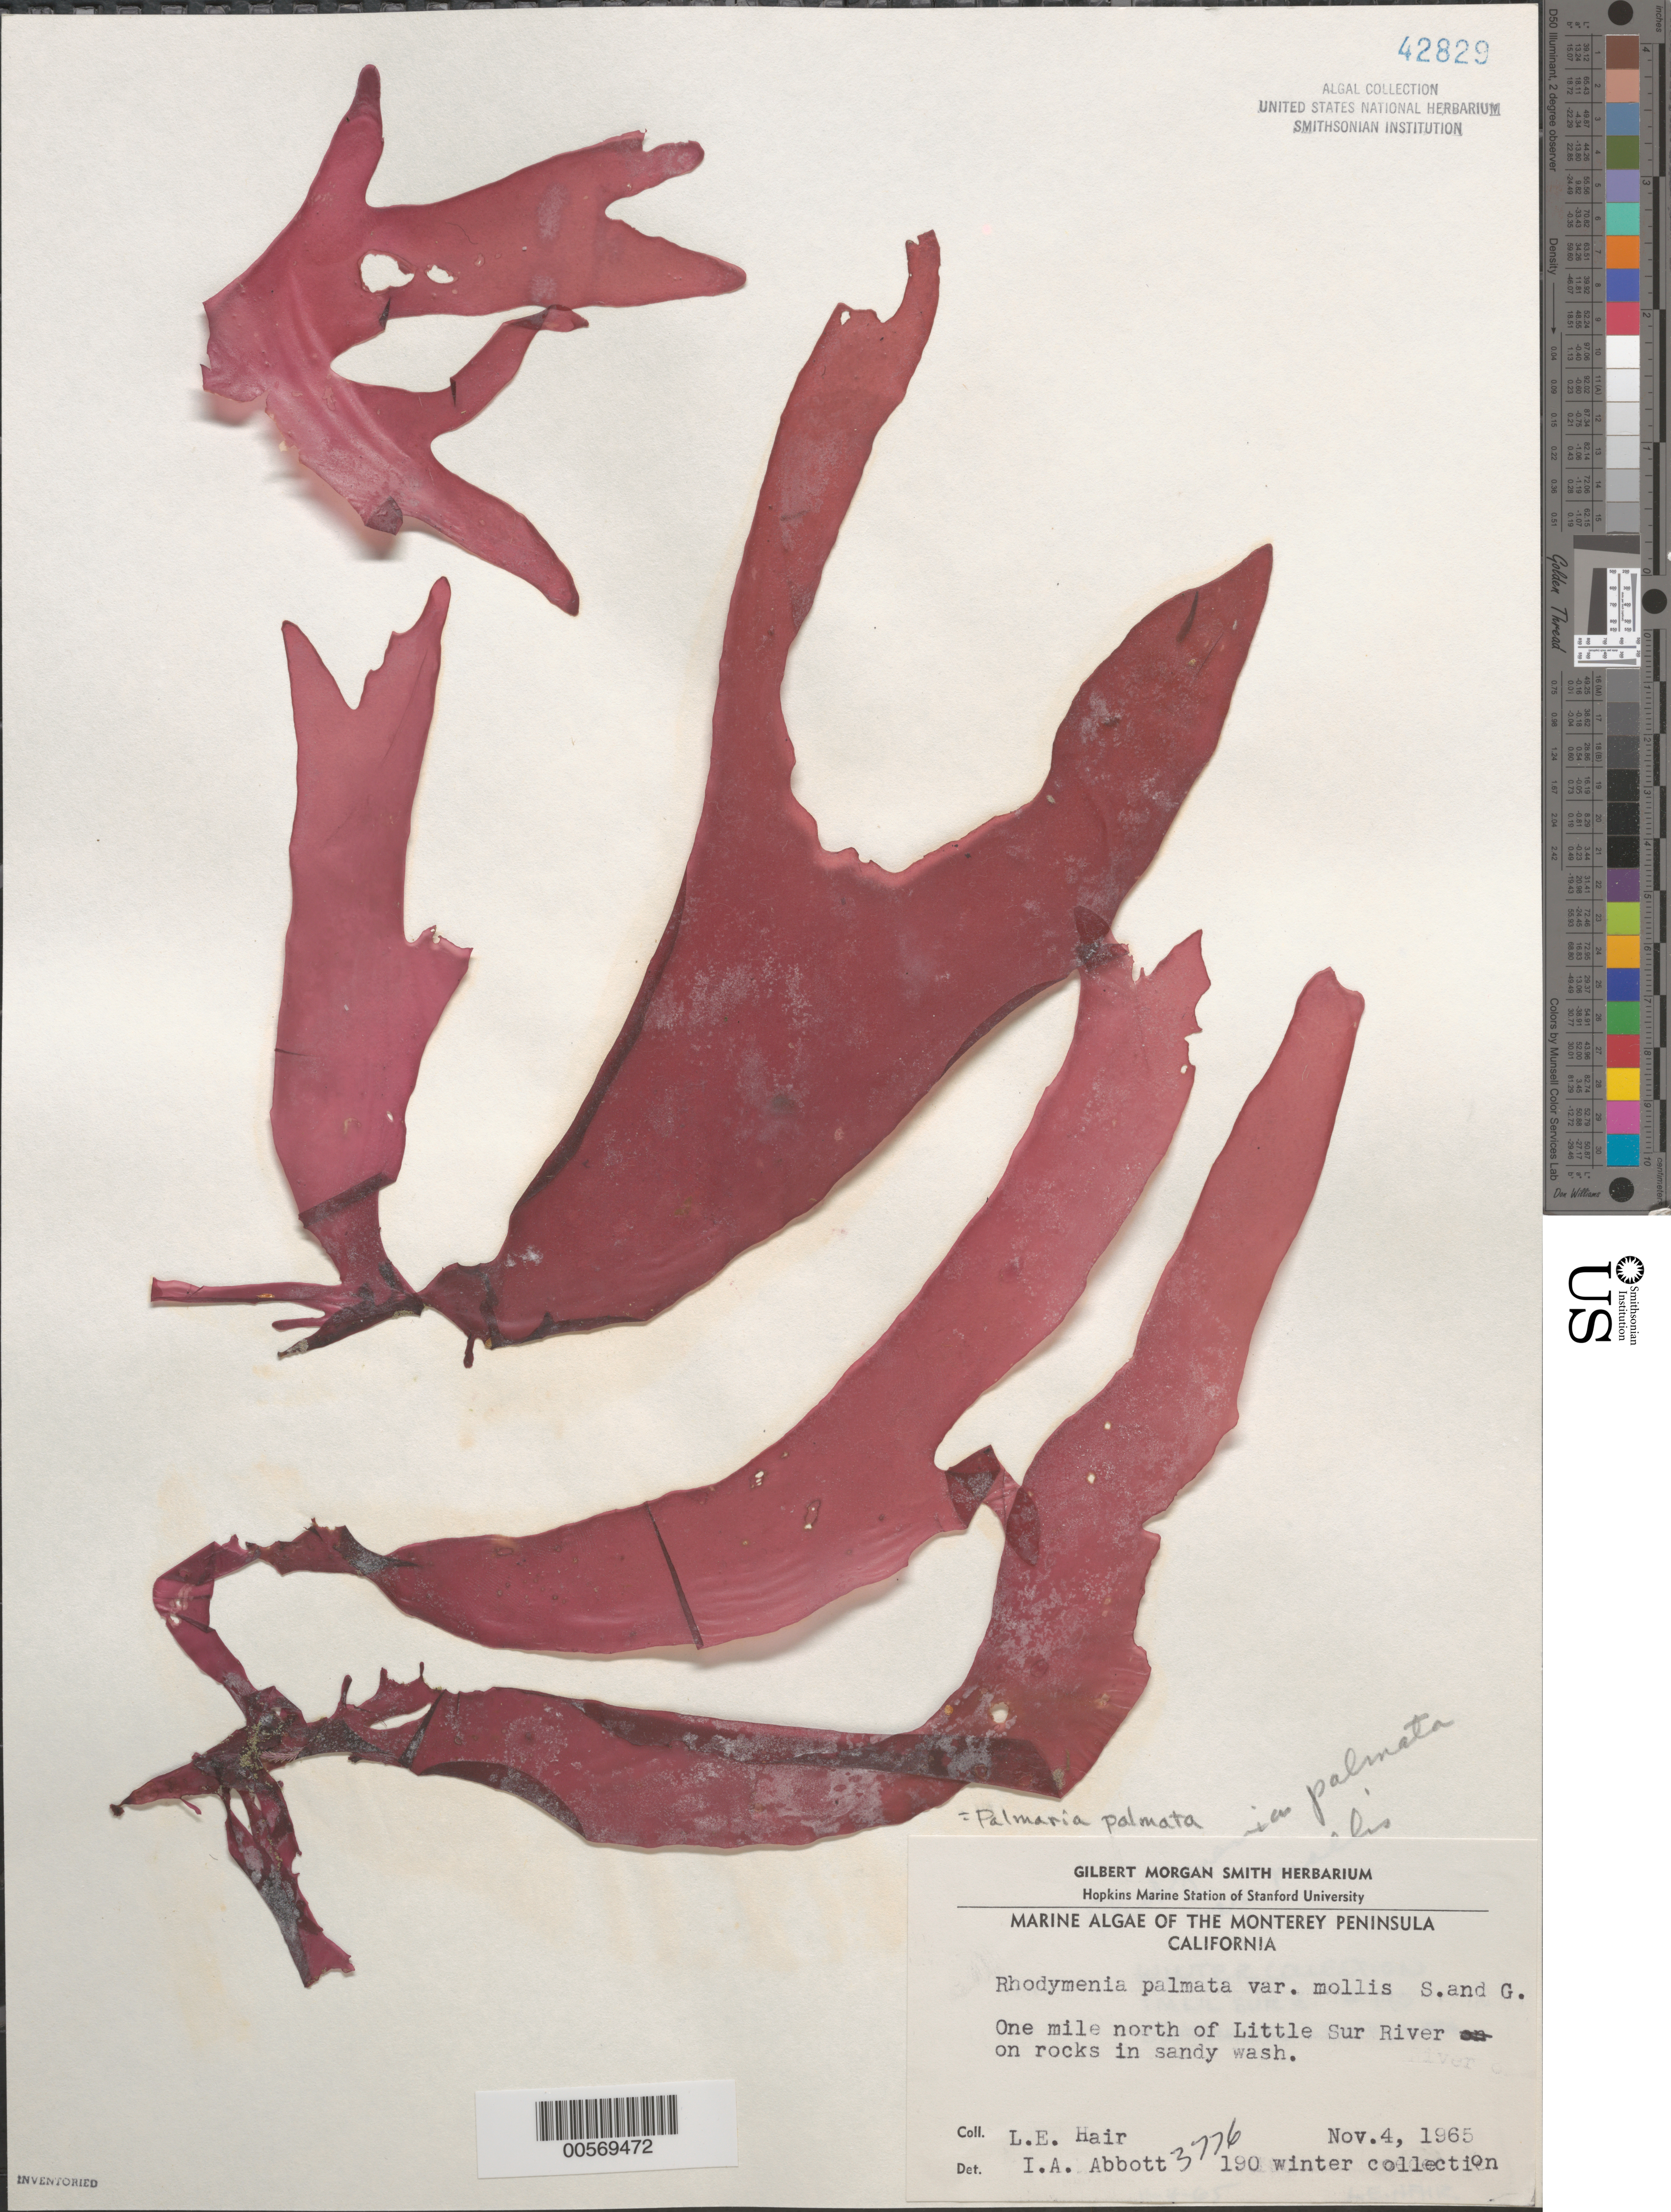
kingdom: Plantae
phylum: Rhodophyta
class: Florideophyceae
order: Palmariales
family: Palmariaceae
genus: Palmaria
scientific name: Palmaria palmata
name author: (L.) F. Weber & D. Mohr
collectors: L. Hair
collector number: LEH 190 & IAA 3776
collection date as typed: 04 Nov 1965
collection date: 1965-11-04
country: United States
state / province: California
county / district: Monterey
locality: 1 mile north of Little Sur River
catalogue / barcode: US 42829